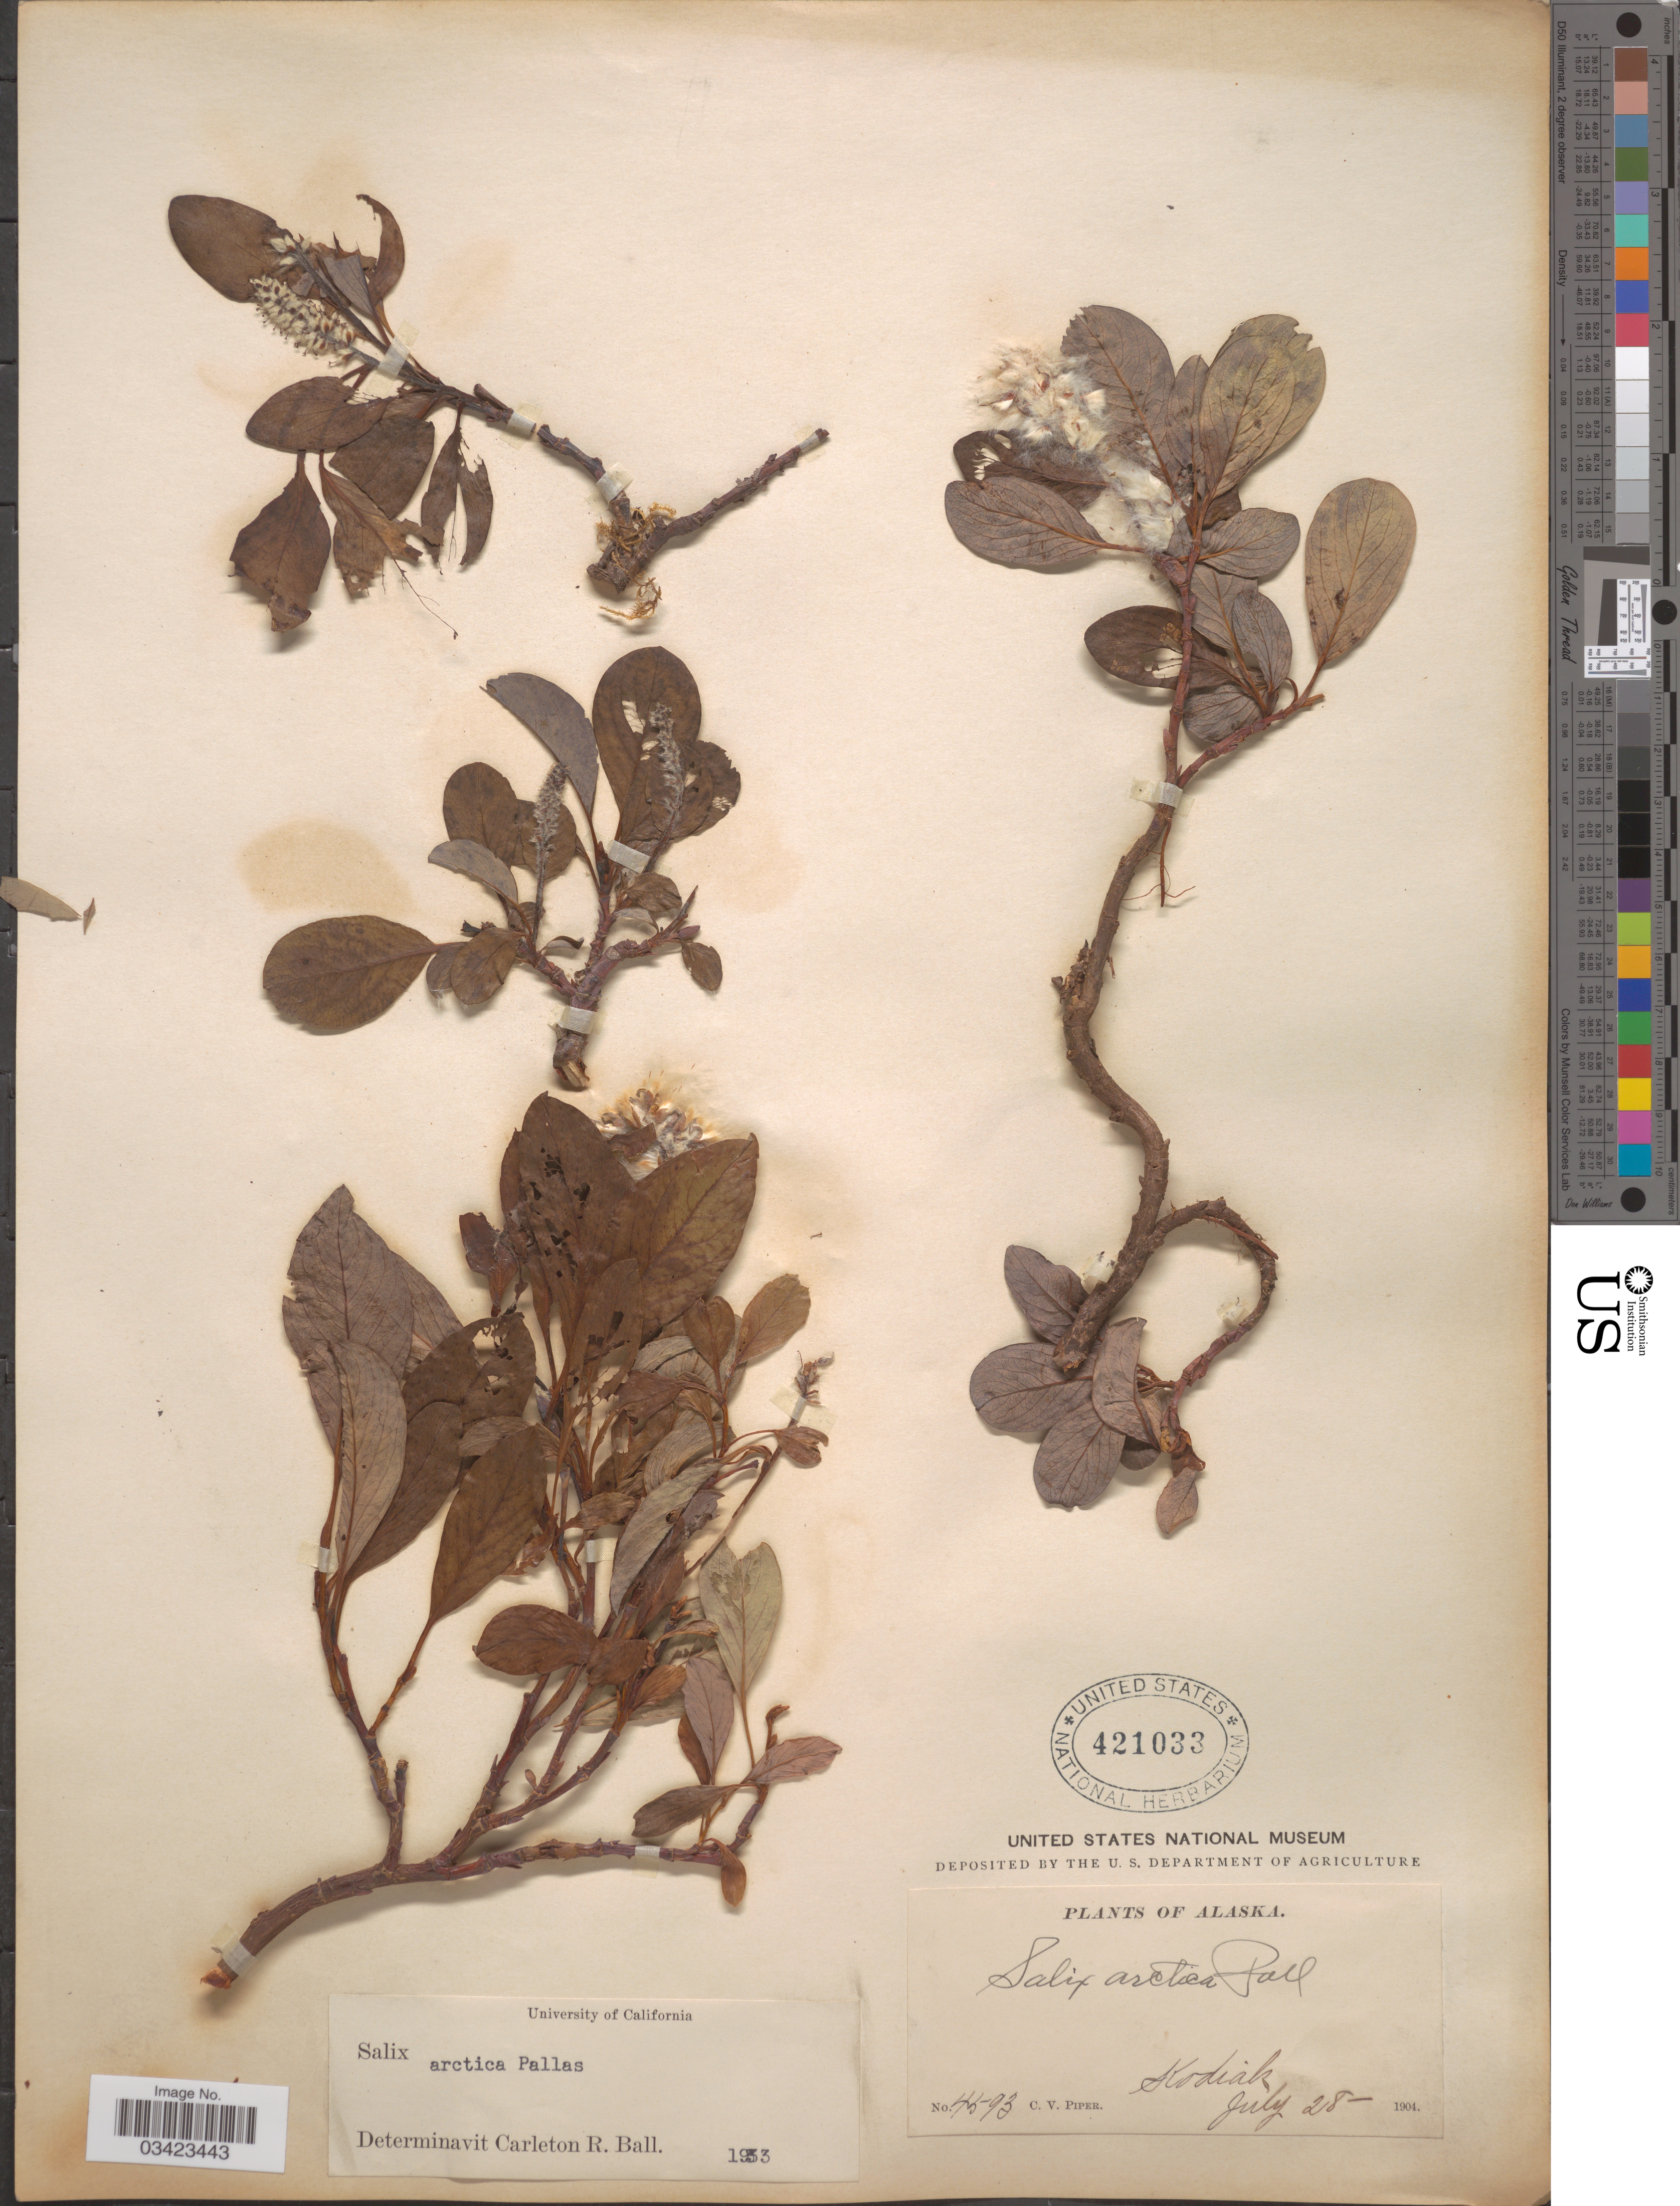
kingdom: Plantae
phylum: Tracheophyta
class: Magnoliopsida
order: Malpighiales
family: Salicaceae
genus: Salix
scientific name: Salix arctica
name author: Pall.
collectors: C. V. Piper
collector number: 4593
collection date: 1904-07-28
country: United States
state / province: Alaska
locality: Kodiak.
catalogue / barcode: US 421033